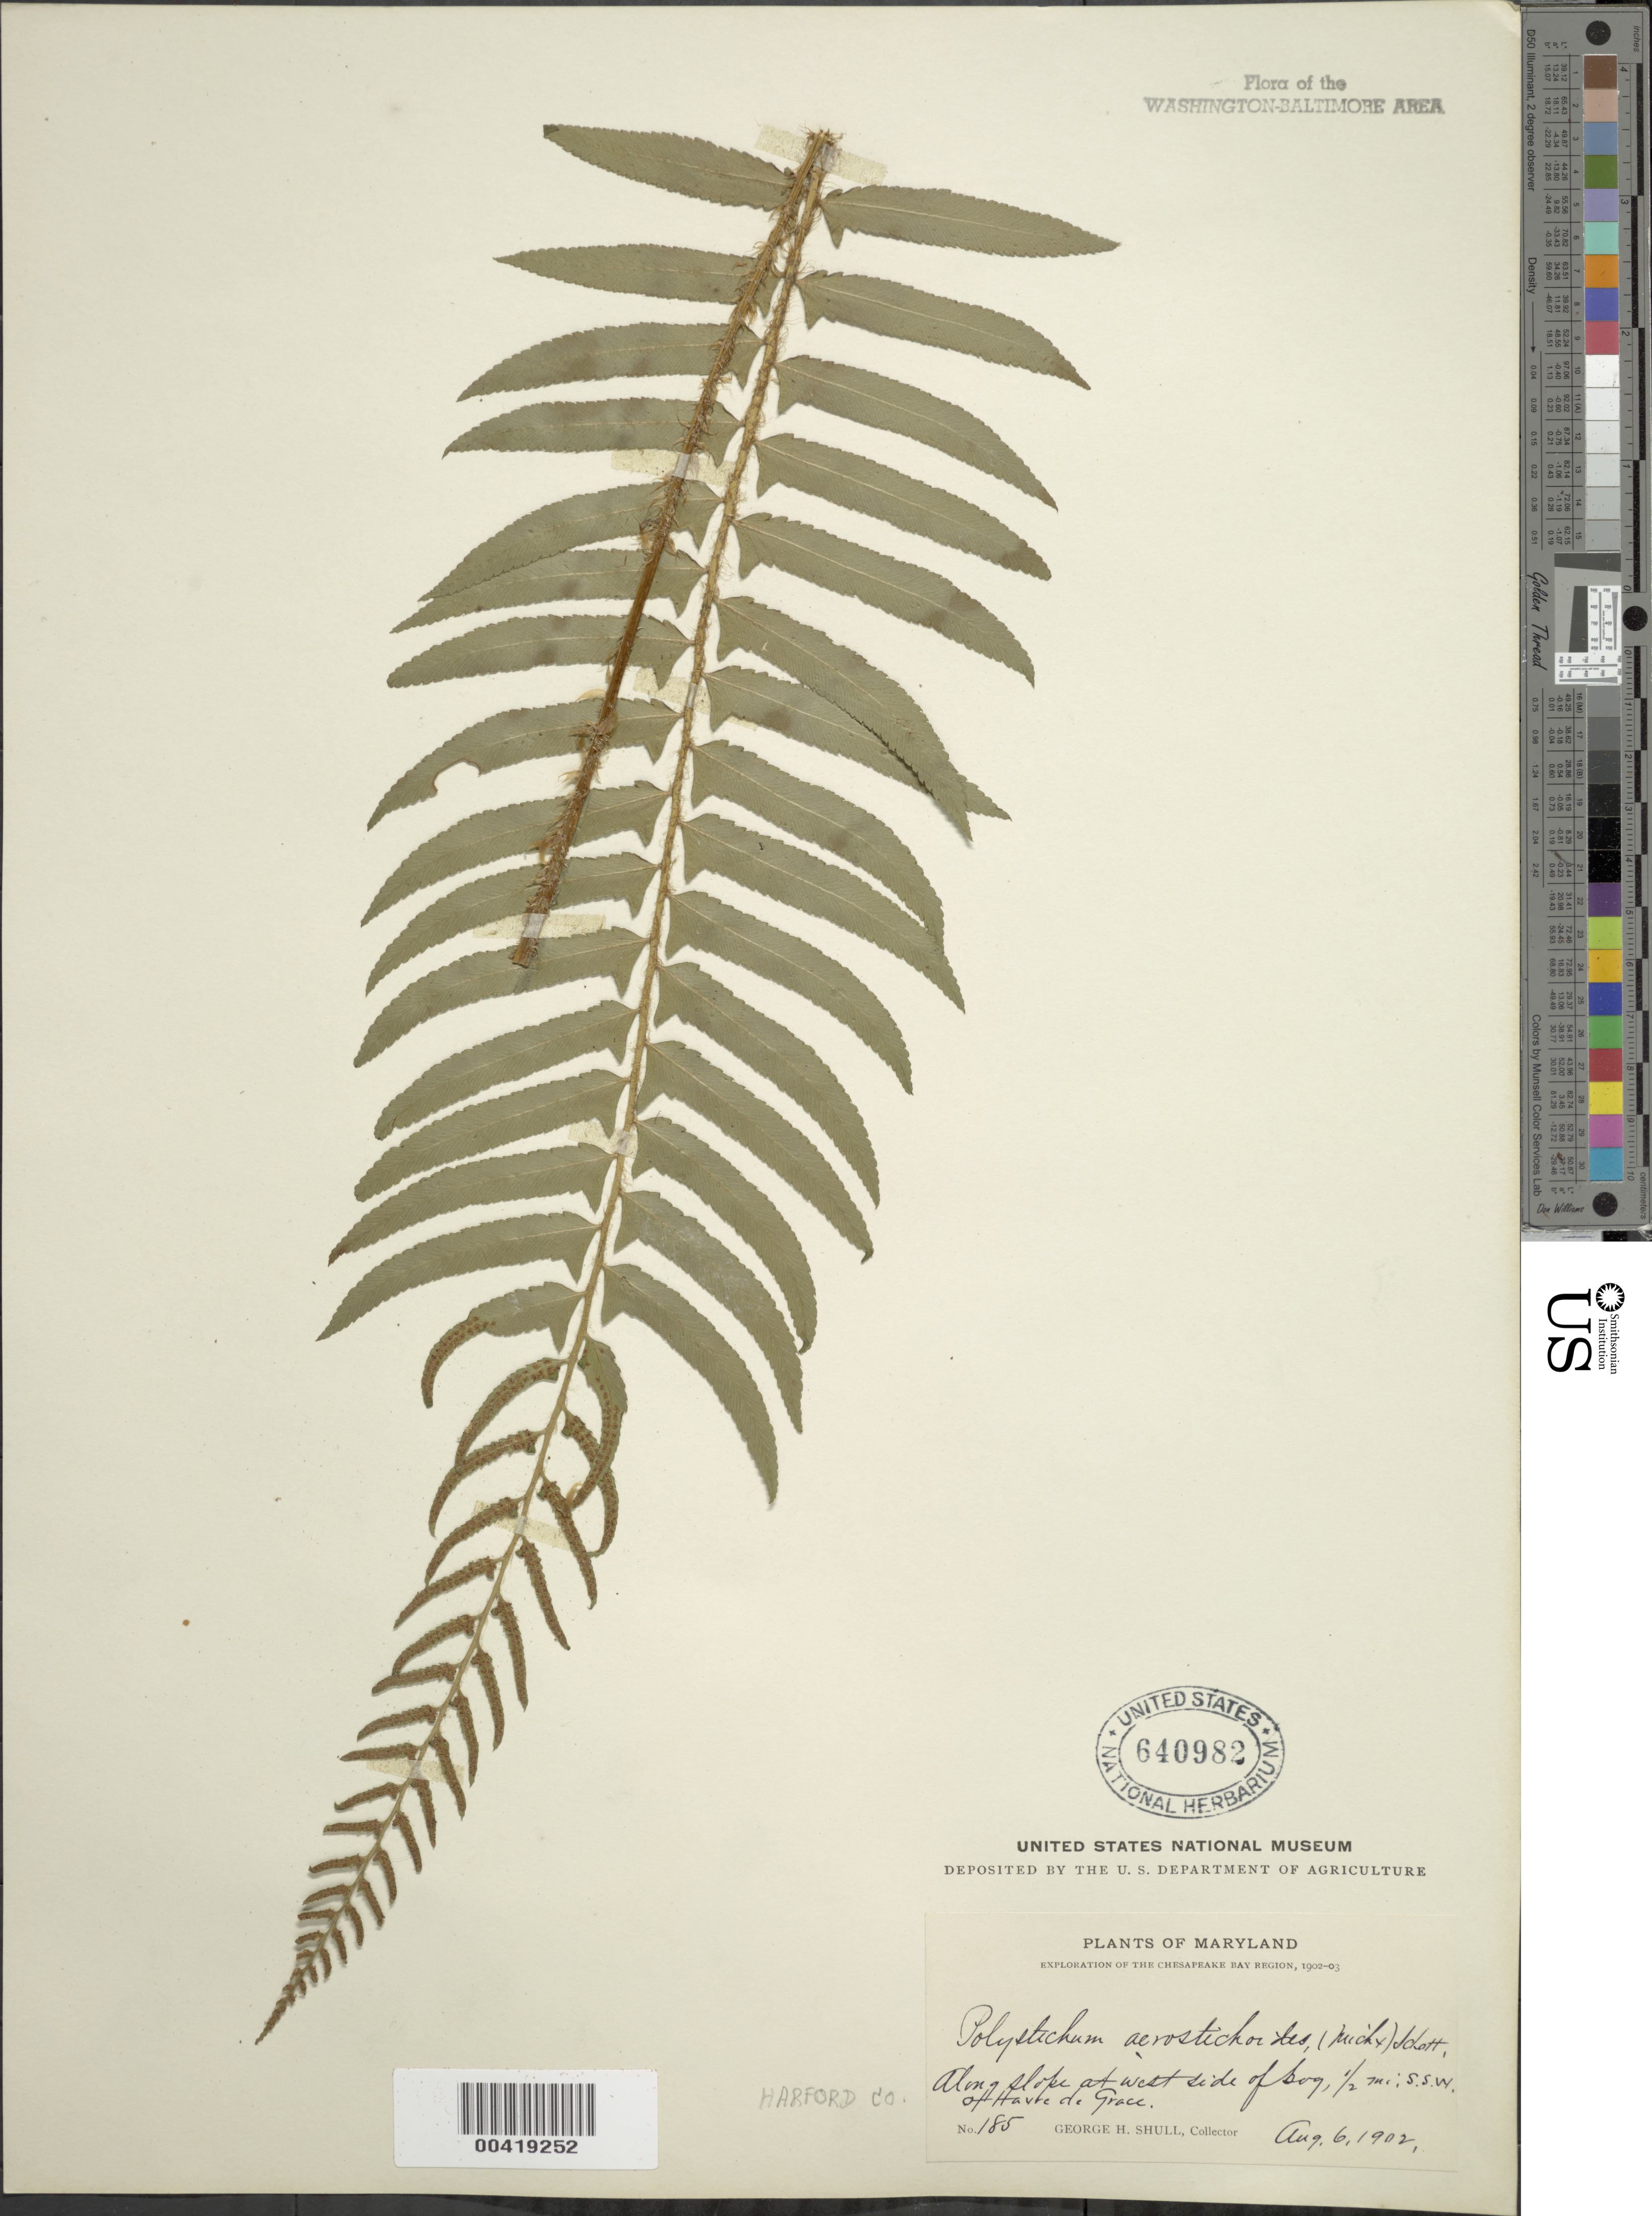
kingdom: Plantae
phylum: Tracheophyta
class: Polypodiopsida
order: Polypodiales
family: Dryopteridaceae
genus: Polystichum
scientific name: Polystichum acrostichoides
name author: (Michx.) Schott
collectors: G. H. Shull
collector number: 185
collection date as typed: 06 Aug 1902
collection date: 1902-08-06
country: United States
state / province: Maryland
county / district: Harford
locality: South-southwest of Havre De Grace, bog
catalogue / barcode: US 640982